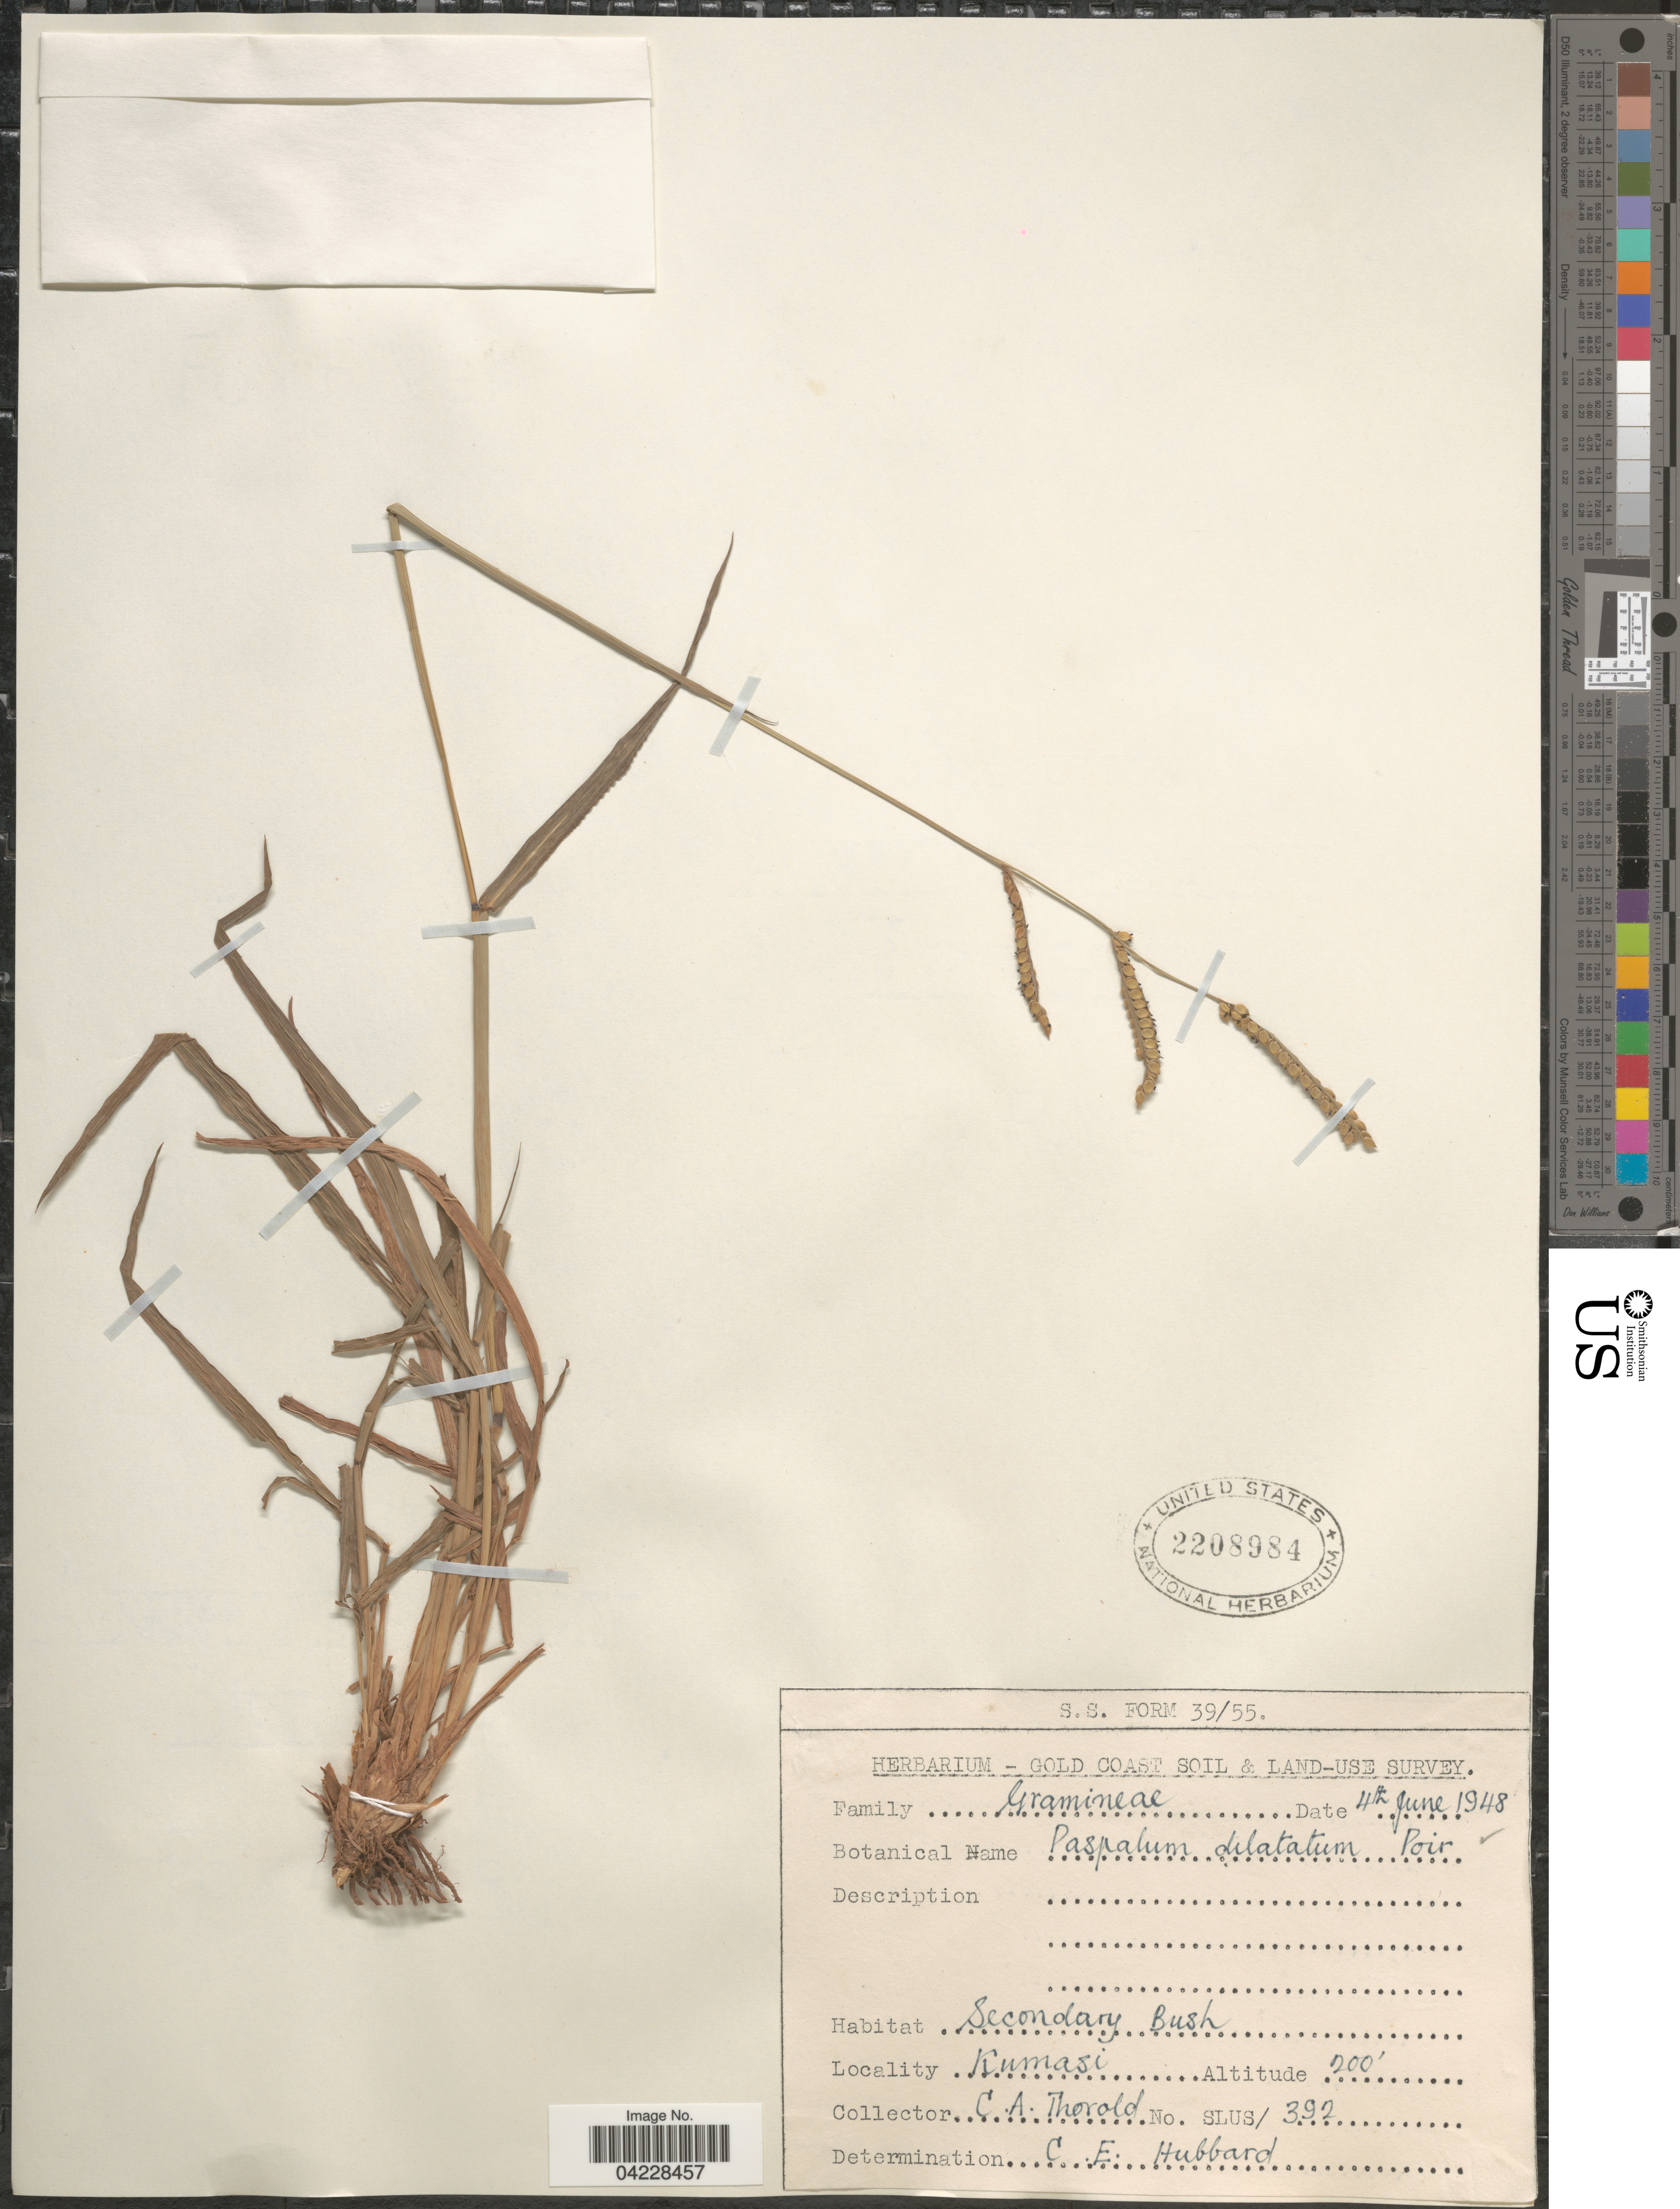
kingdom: Plantae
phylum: Tracheophyta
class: Liliopsida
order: Poales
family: Poaceae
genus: Paspalum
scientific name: Paspalum dilatatum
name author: Poir.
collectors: C. Thorold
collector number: Slus/392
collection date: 1948-06-04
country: Ghana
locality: Kumasi.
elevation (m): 61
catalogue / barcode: US 2208984